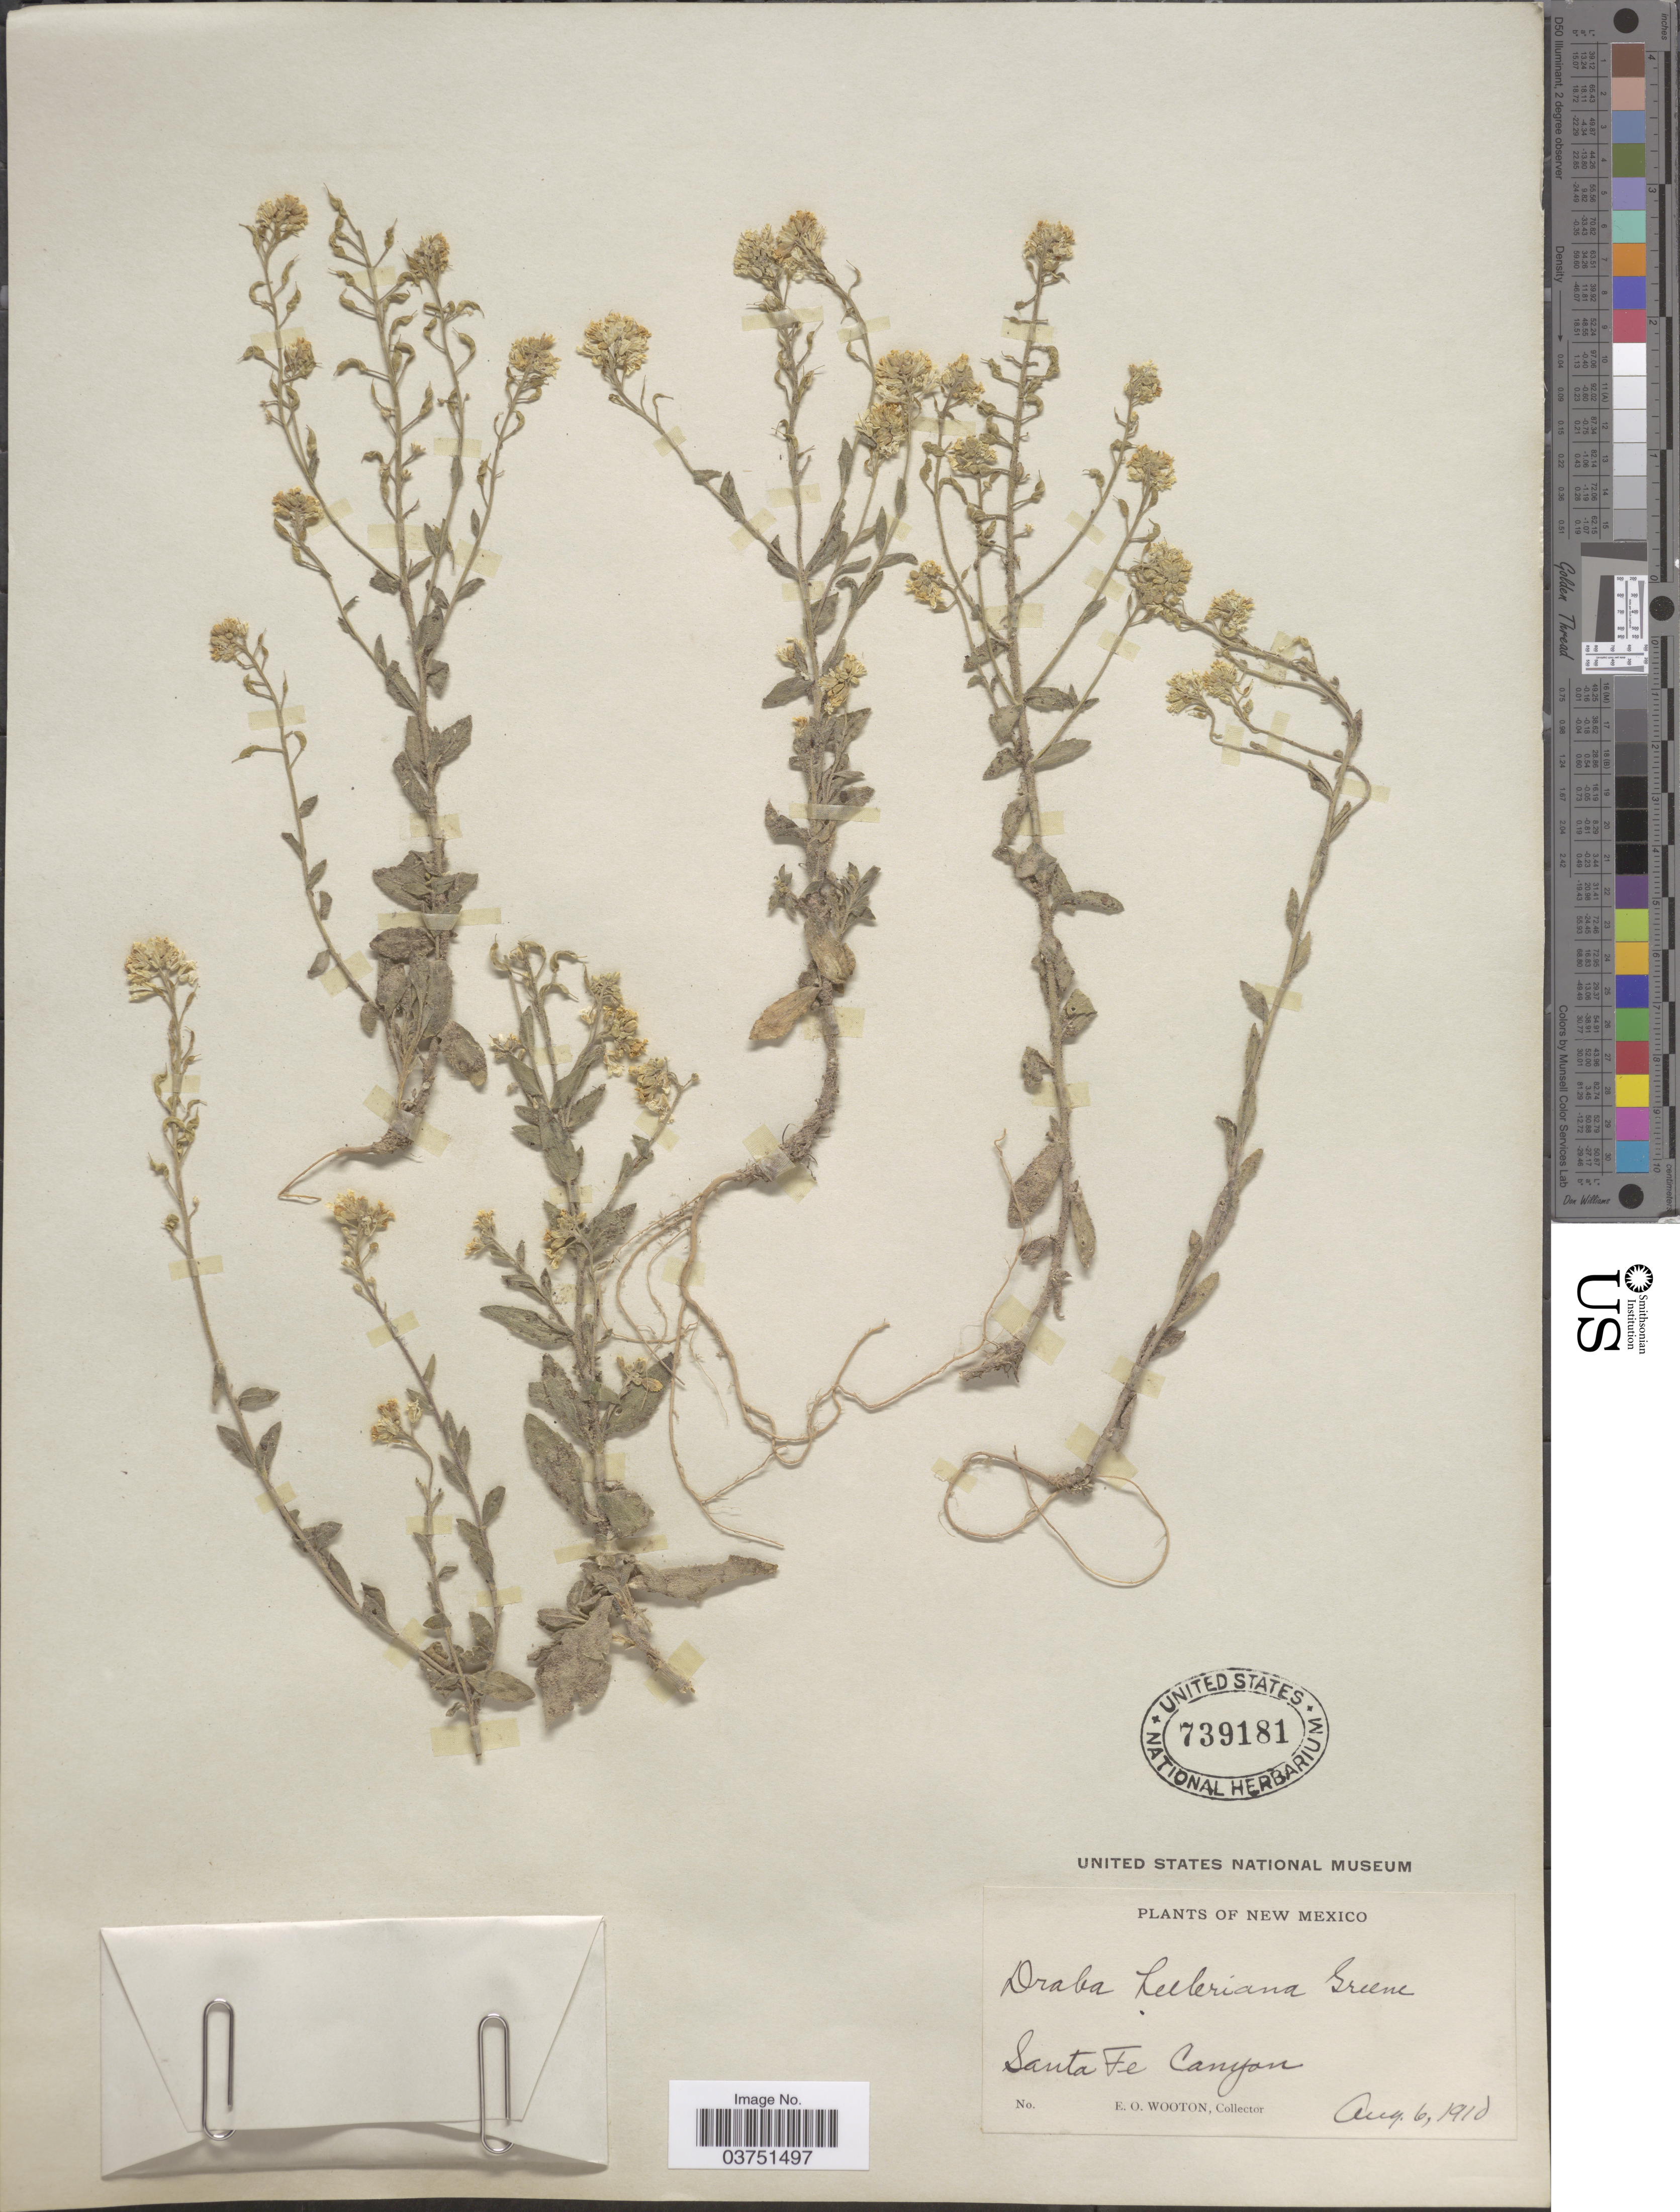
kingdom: Plantae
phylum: Tracheophyta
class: Magnoliopsida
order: Brassicales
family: Brassicaceae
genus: Draba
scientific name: Draba helleriana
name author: Greene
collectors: E. O. Wooton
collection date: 1918-08-06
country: United States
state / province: New Mexico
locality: Santa Fe Canyon.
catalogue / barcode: US 739181